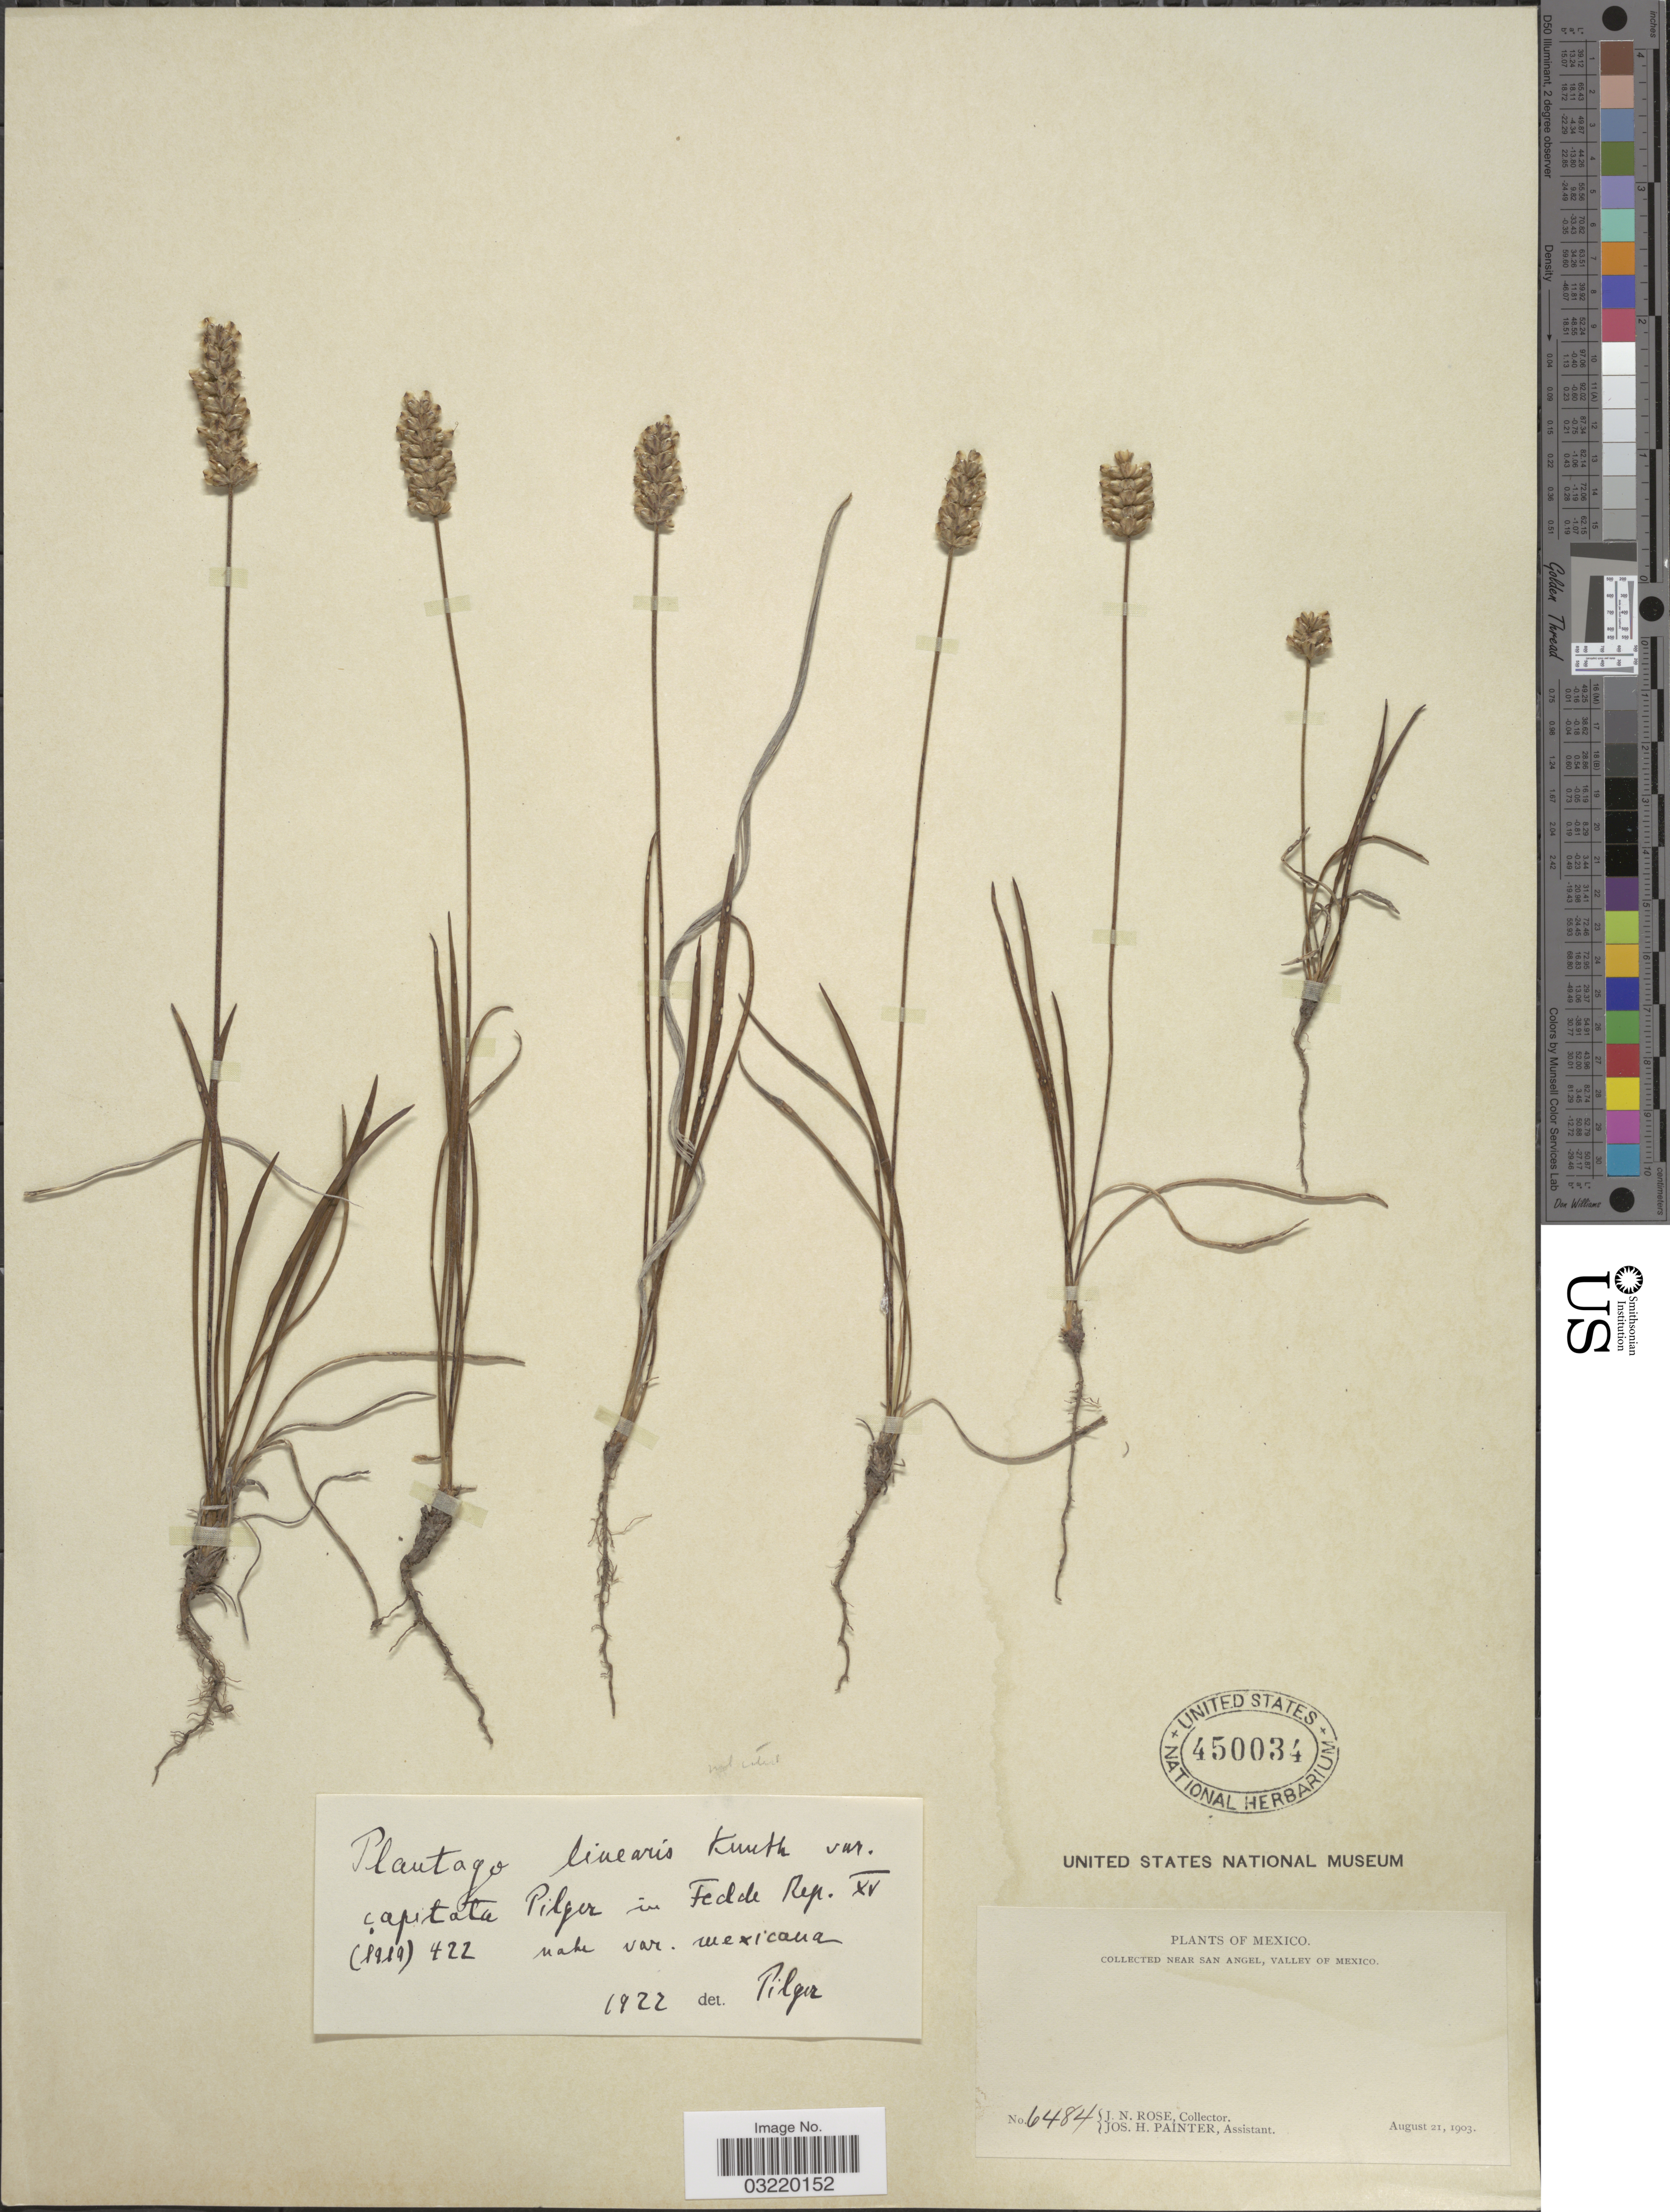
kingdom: Plantae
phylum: Tracheophyta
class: Magnoliopsida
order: Lamiales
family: Plantaginaceae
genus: Plantago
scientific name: Plantago linearis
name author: Kunth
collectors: J. N. Rose & J. H. Painter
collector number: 6484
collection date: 1903-08-21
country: Mexico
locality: Near San Angel, Valley of Mexico.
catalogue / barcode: US 450034